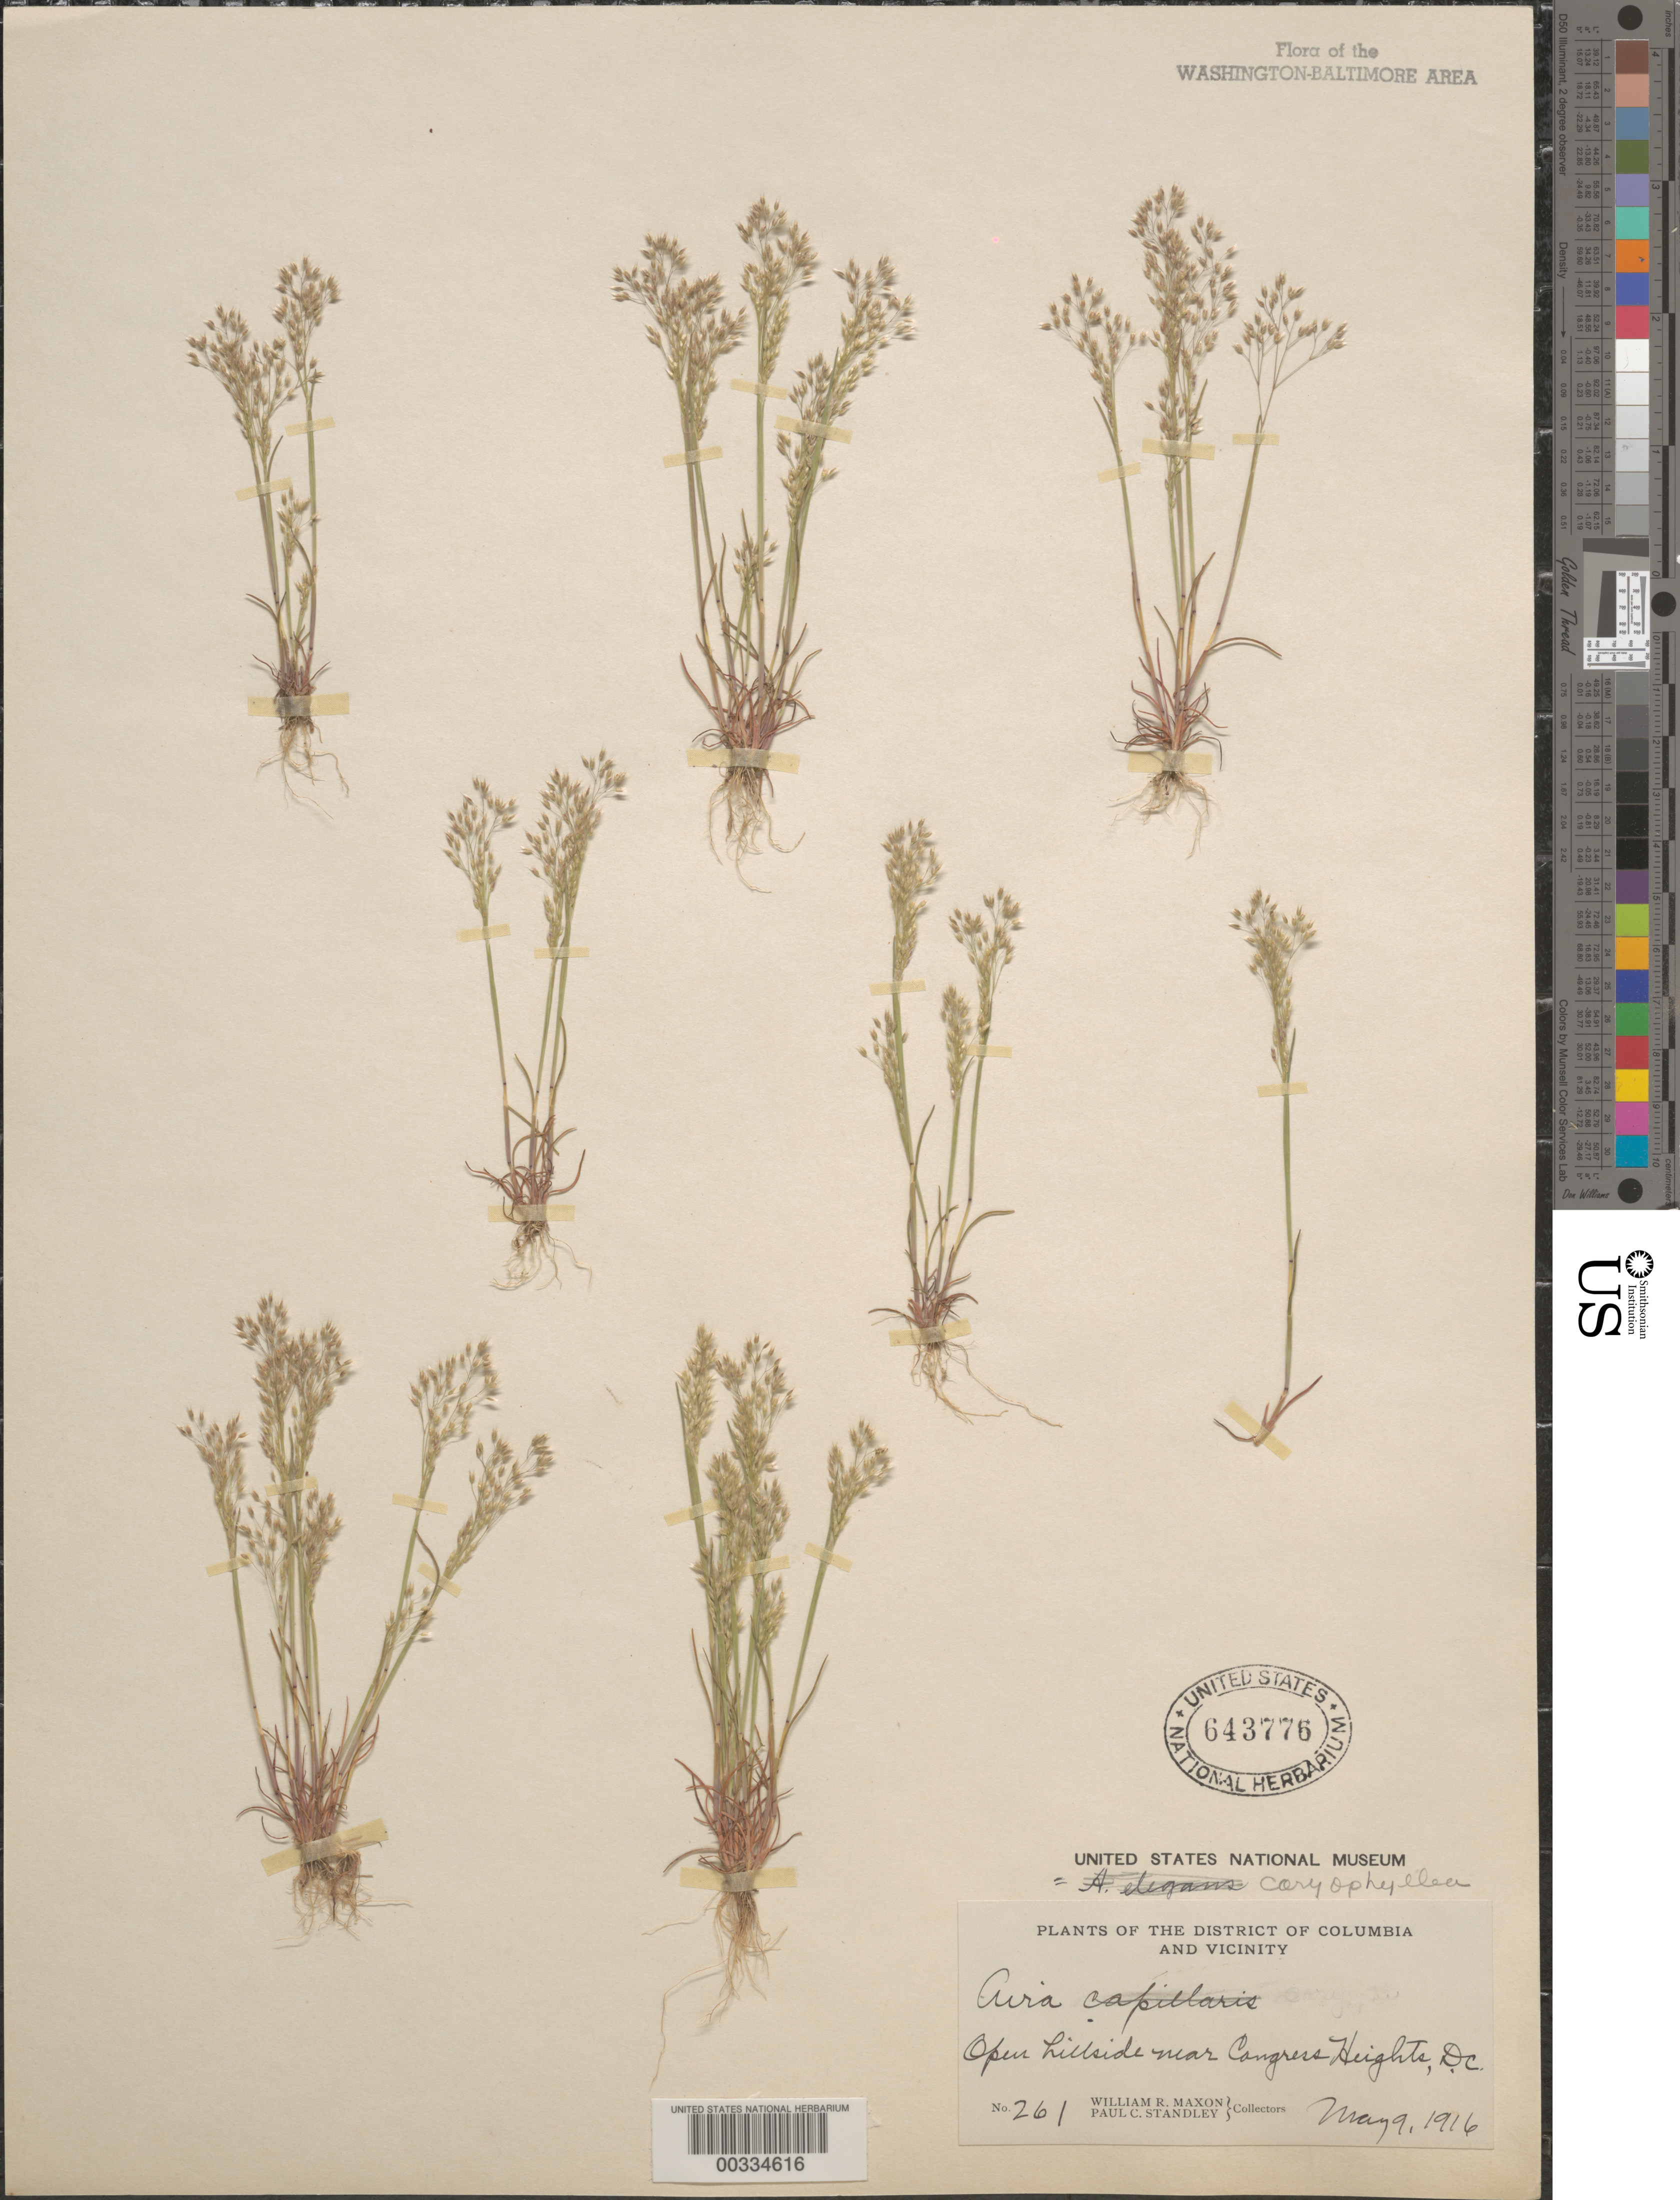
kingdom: Plantae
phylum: Tracheophyta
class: Liliopsida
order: Poales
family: Poaceae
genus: Aira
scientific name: Aira caryophyllea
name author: L.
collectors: W. R. Maxon & P. C. Standley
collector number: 261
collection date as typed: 09 May 1916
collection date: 1916-05-09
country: United States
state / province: District of Columbia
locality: Congress Heights vicinity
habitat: Open hillside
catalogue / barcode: US 643776